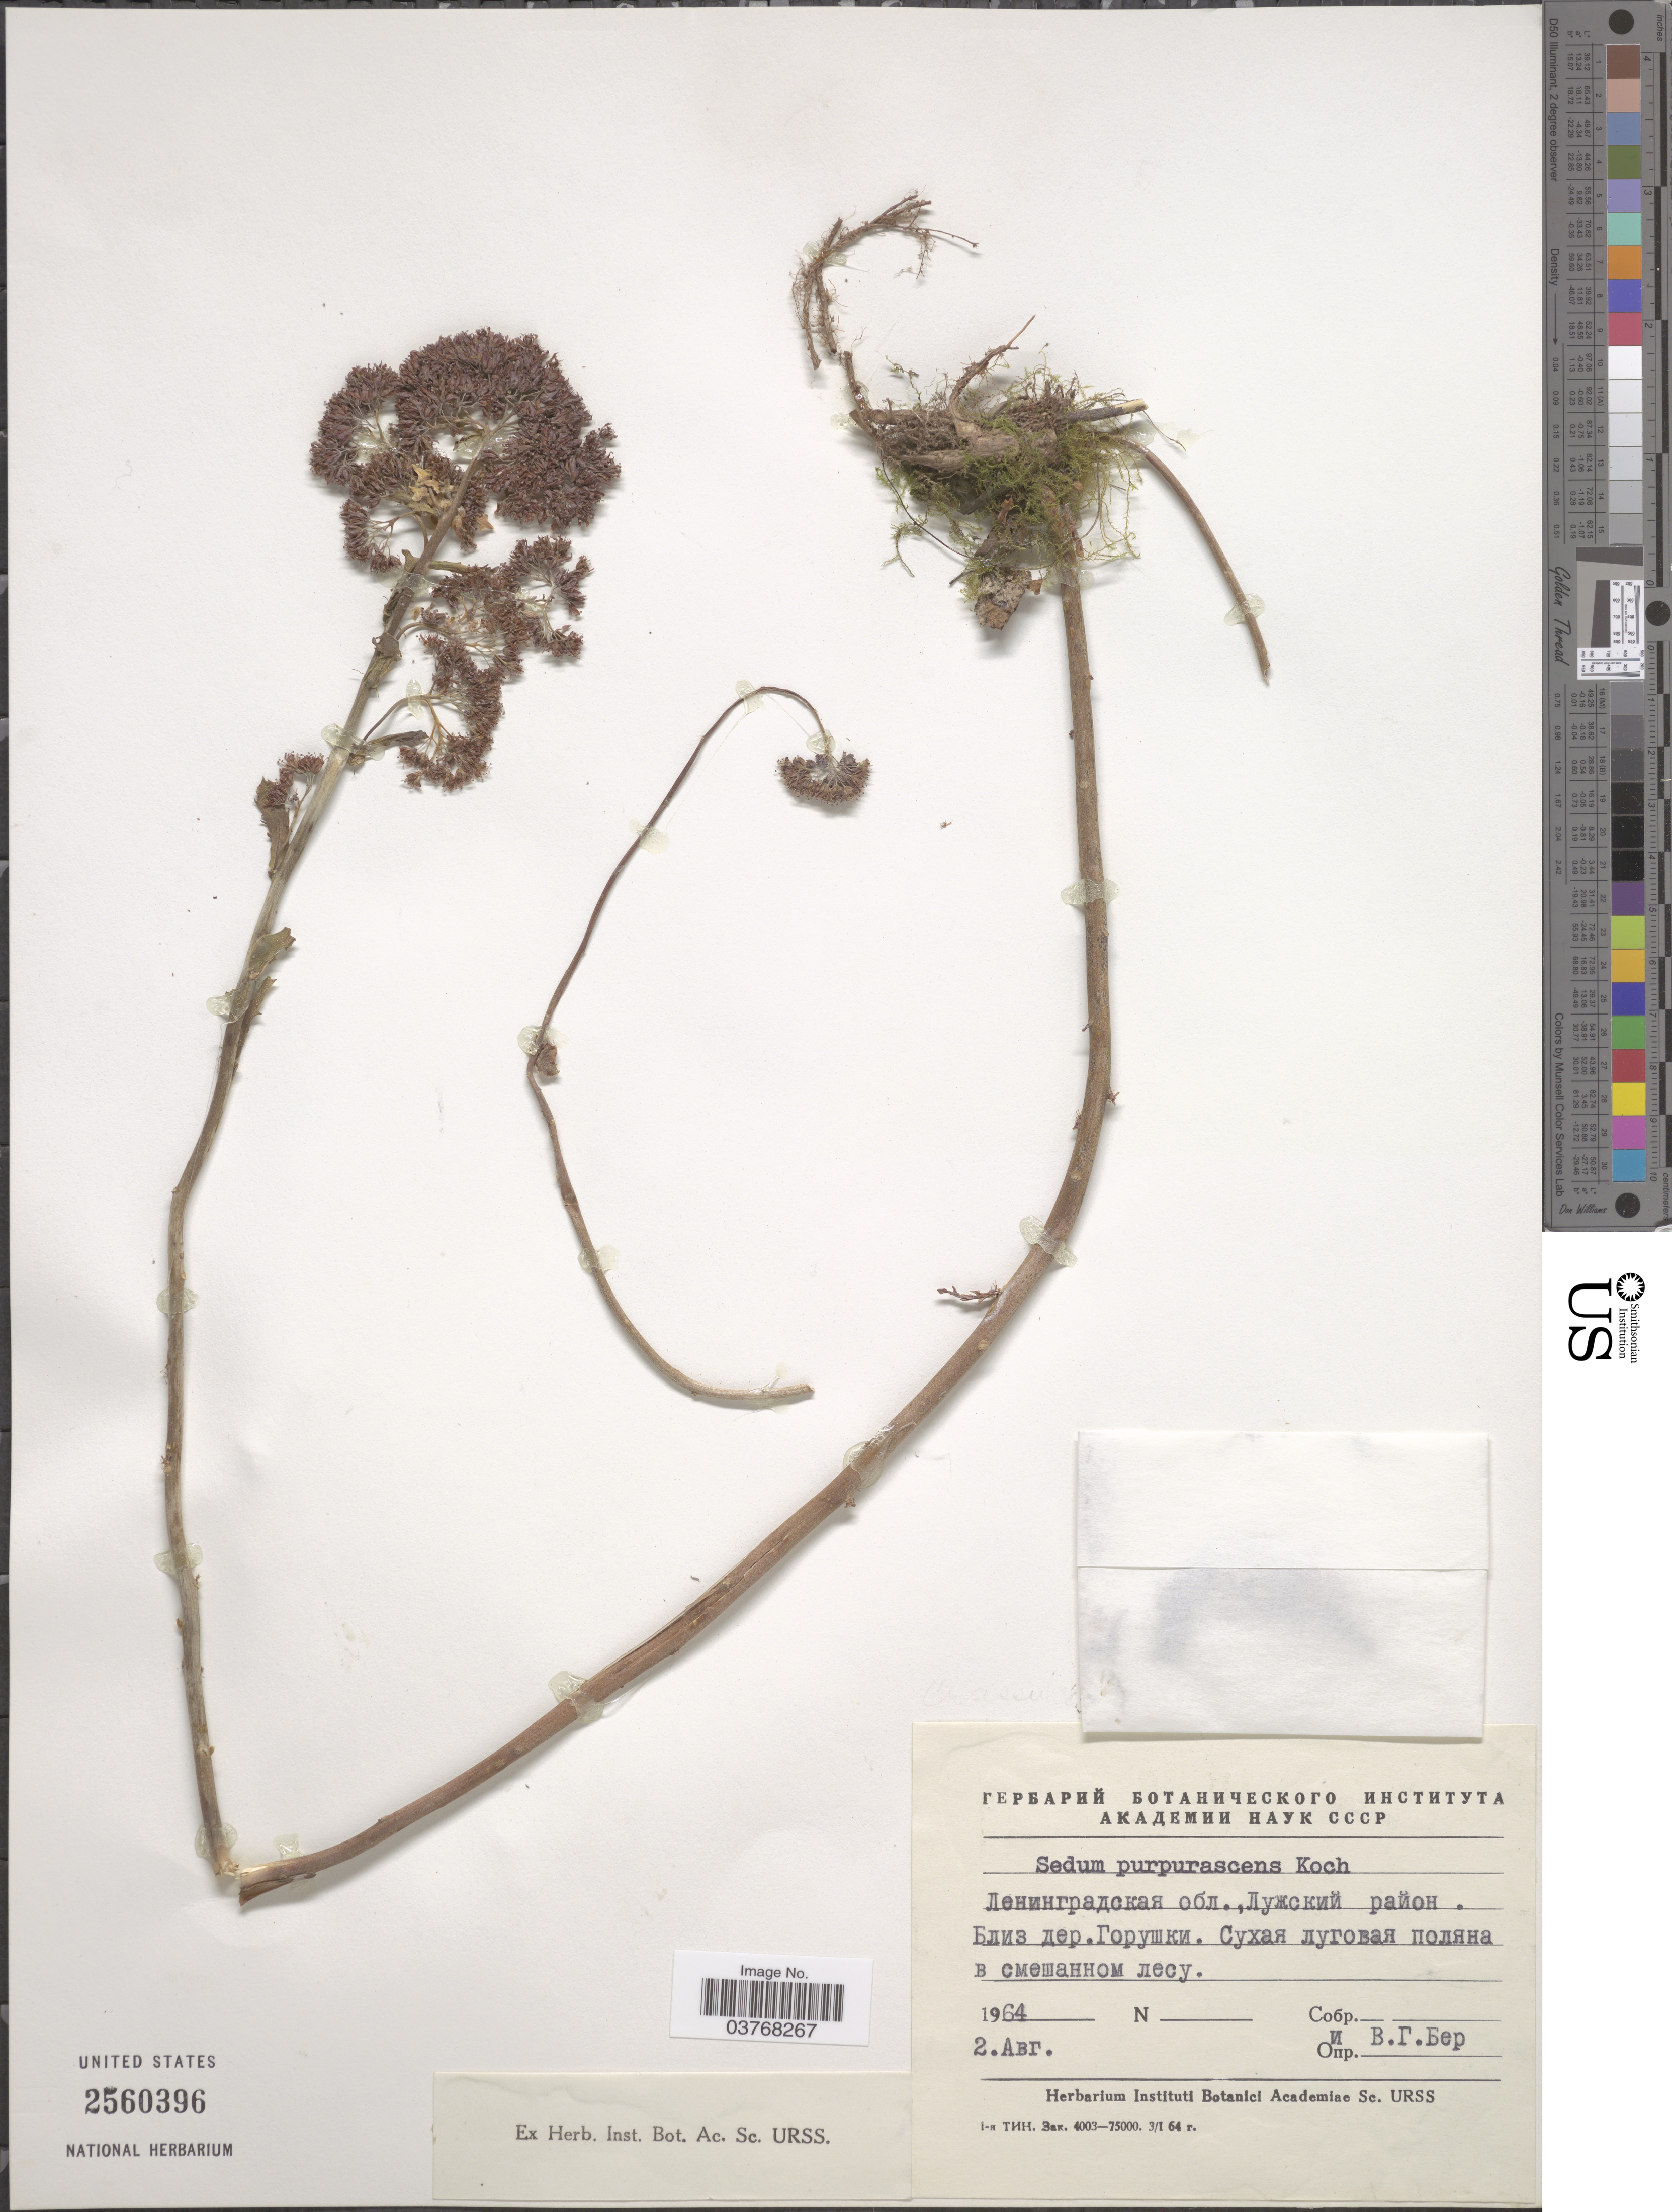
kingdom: Plantae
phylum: Tracheophyta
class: Magnoliopsida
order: Saxifragales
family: Crassulaceae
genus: Sedum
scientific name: Sedum purpurascens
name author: W.D.J. Koch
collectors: V. Ber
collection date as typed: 2 X 1964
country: Russian Federation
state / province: Leningrad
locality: Near village Gorushki.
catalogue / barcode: US 2560396